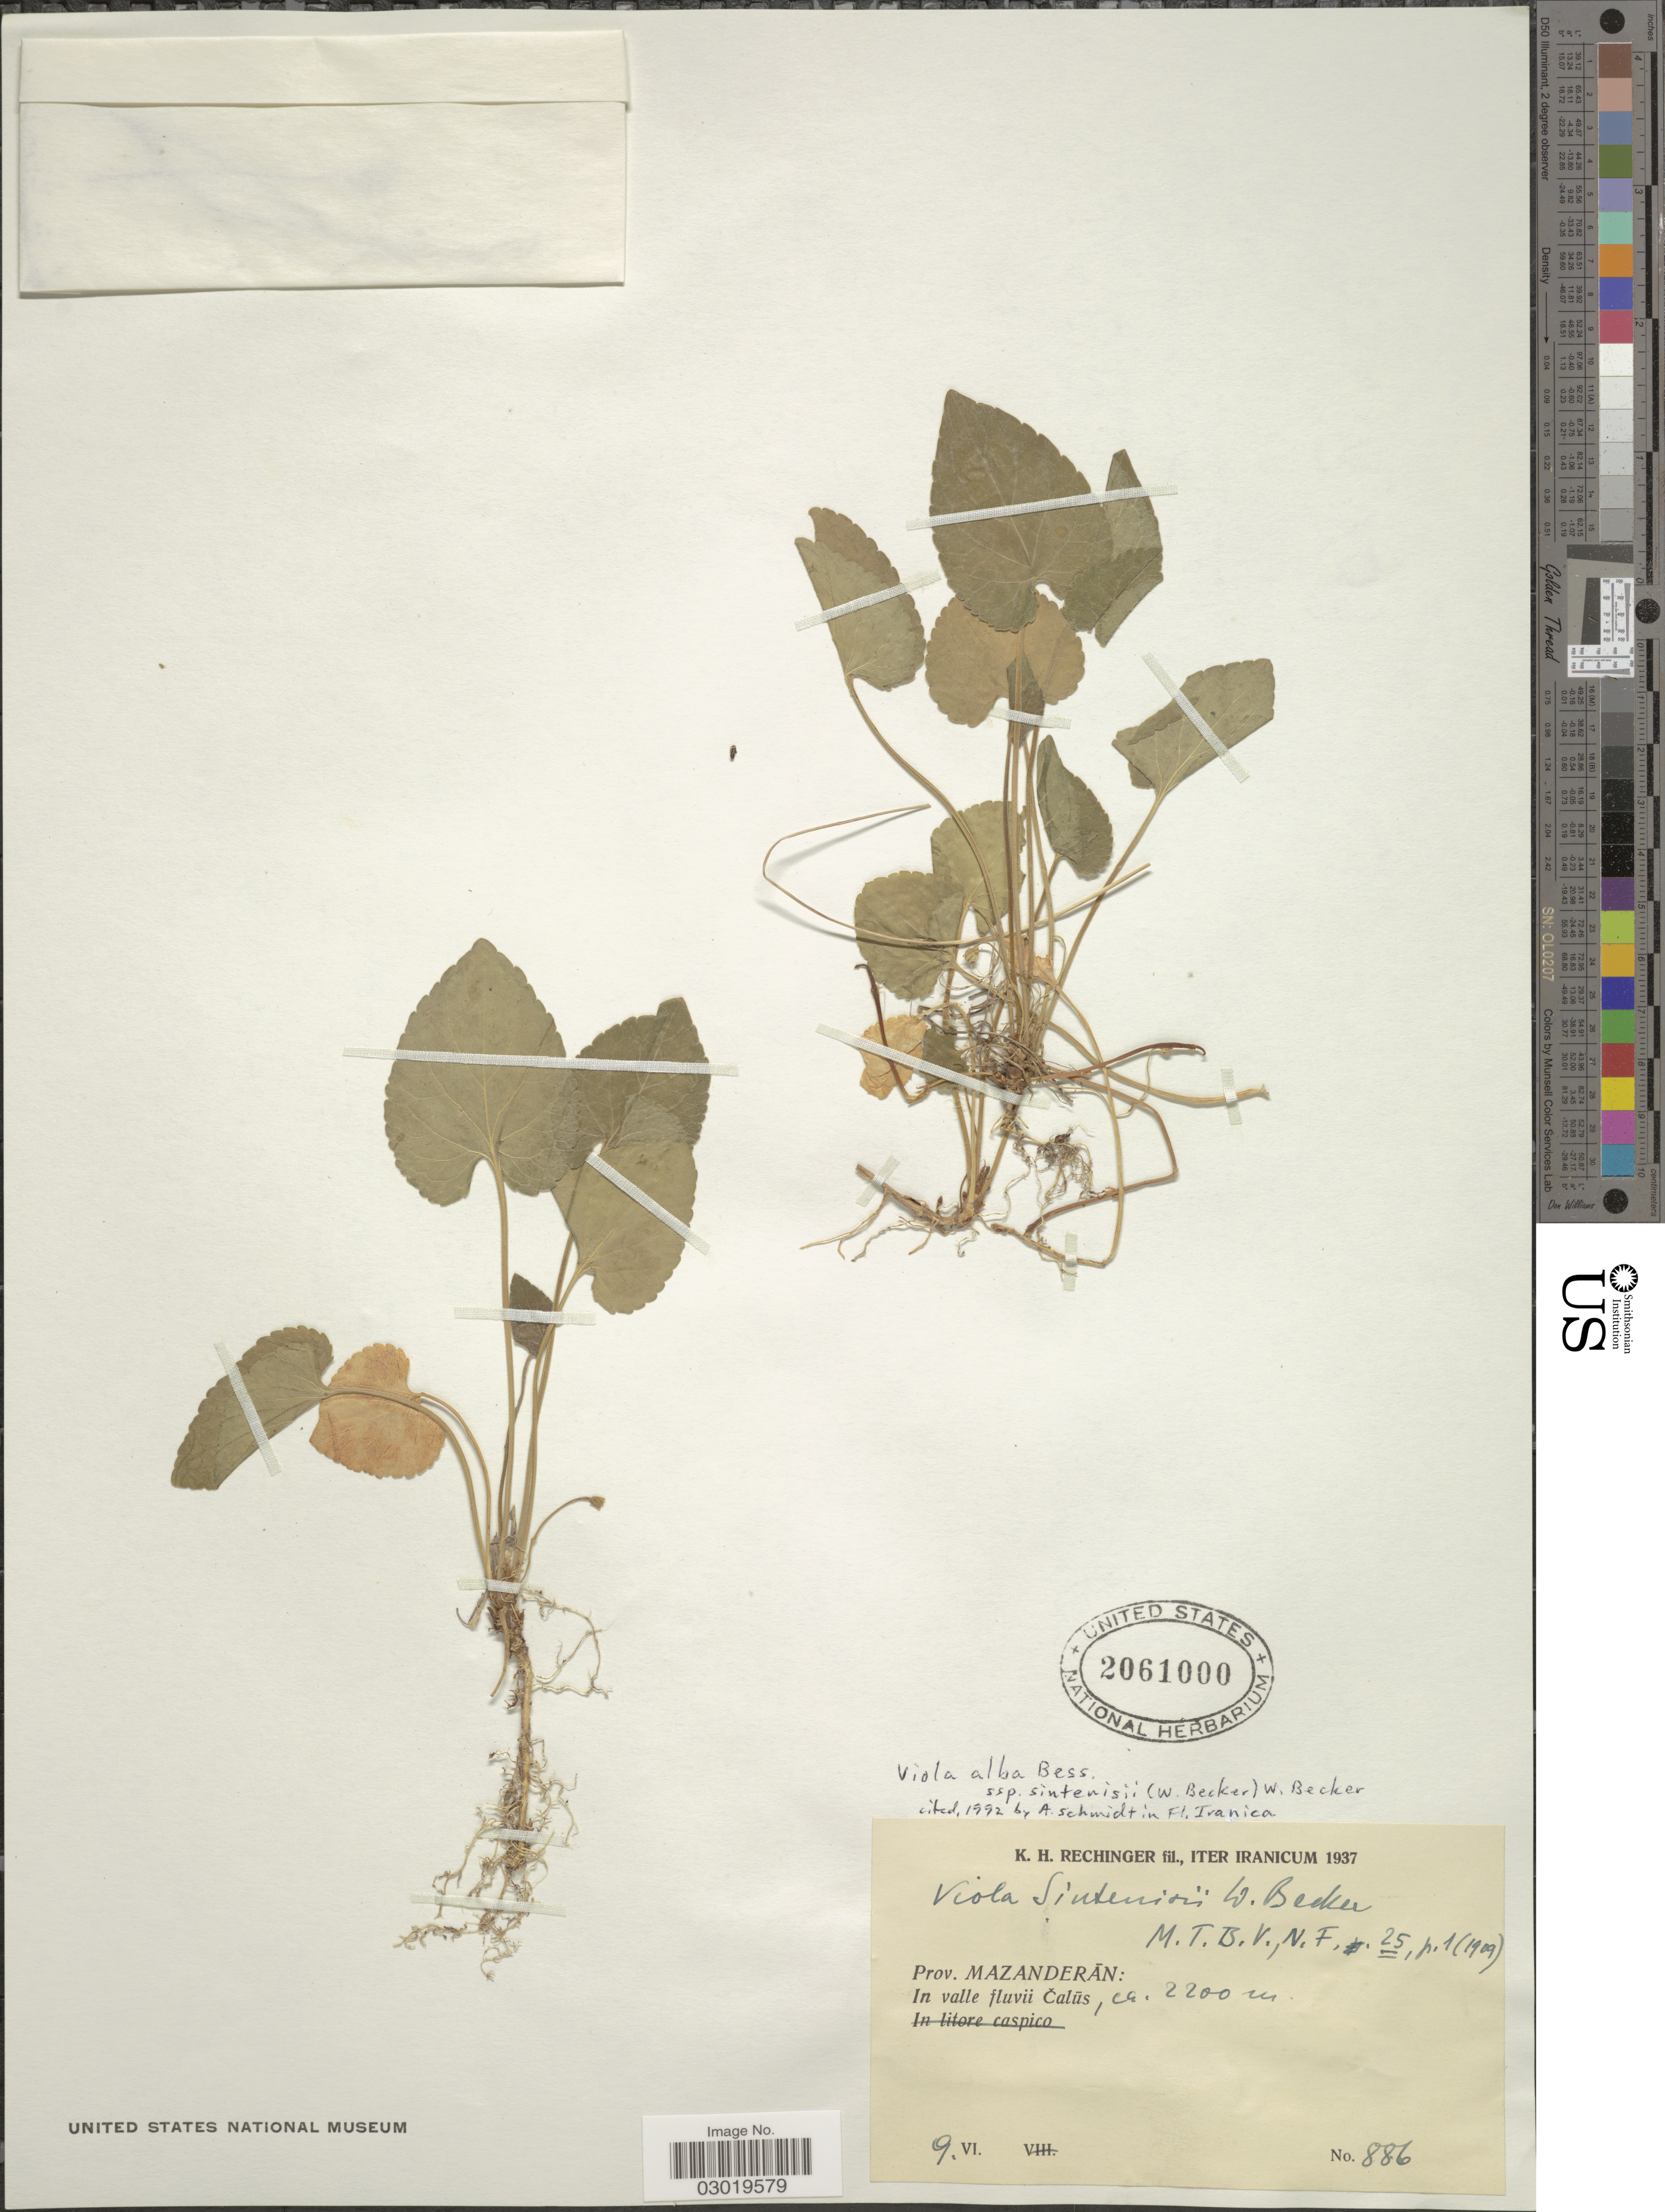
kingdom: Plantae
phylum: Tracheophyta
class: Magnoliopsida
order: Malpighiales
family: Violaceae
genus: Viola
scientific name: Viola alba subsp. sintenisii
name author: Bess.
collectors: K. H. Rechinger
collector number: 886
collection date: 1937-06-09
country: Iran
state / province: Mazandaran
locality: In valle fluvii Calüs.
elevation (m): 2200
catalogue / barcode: US 2061000